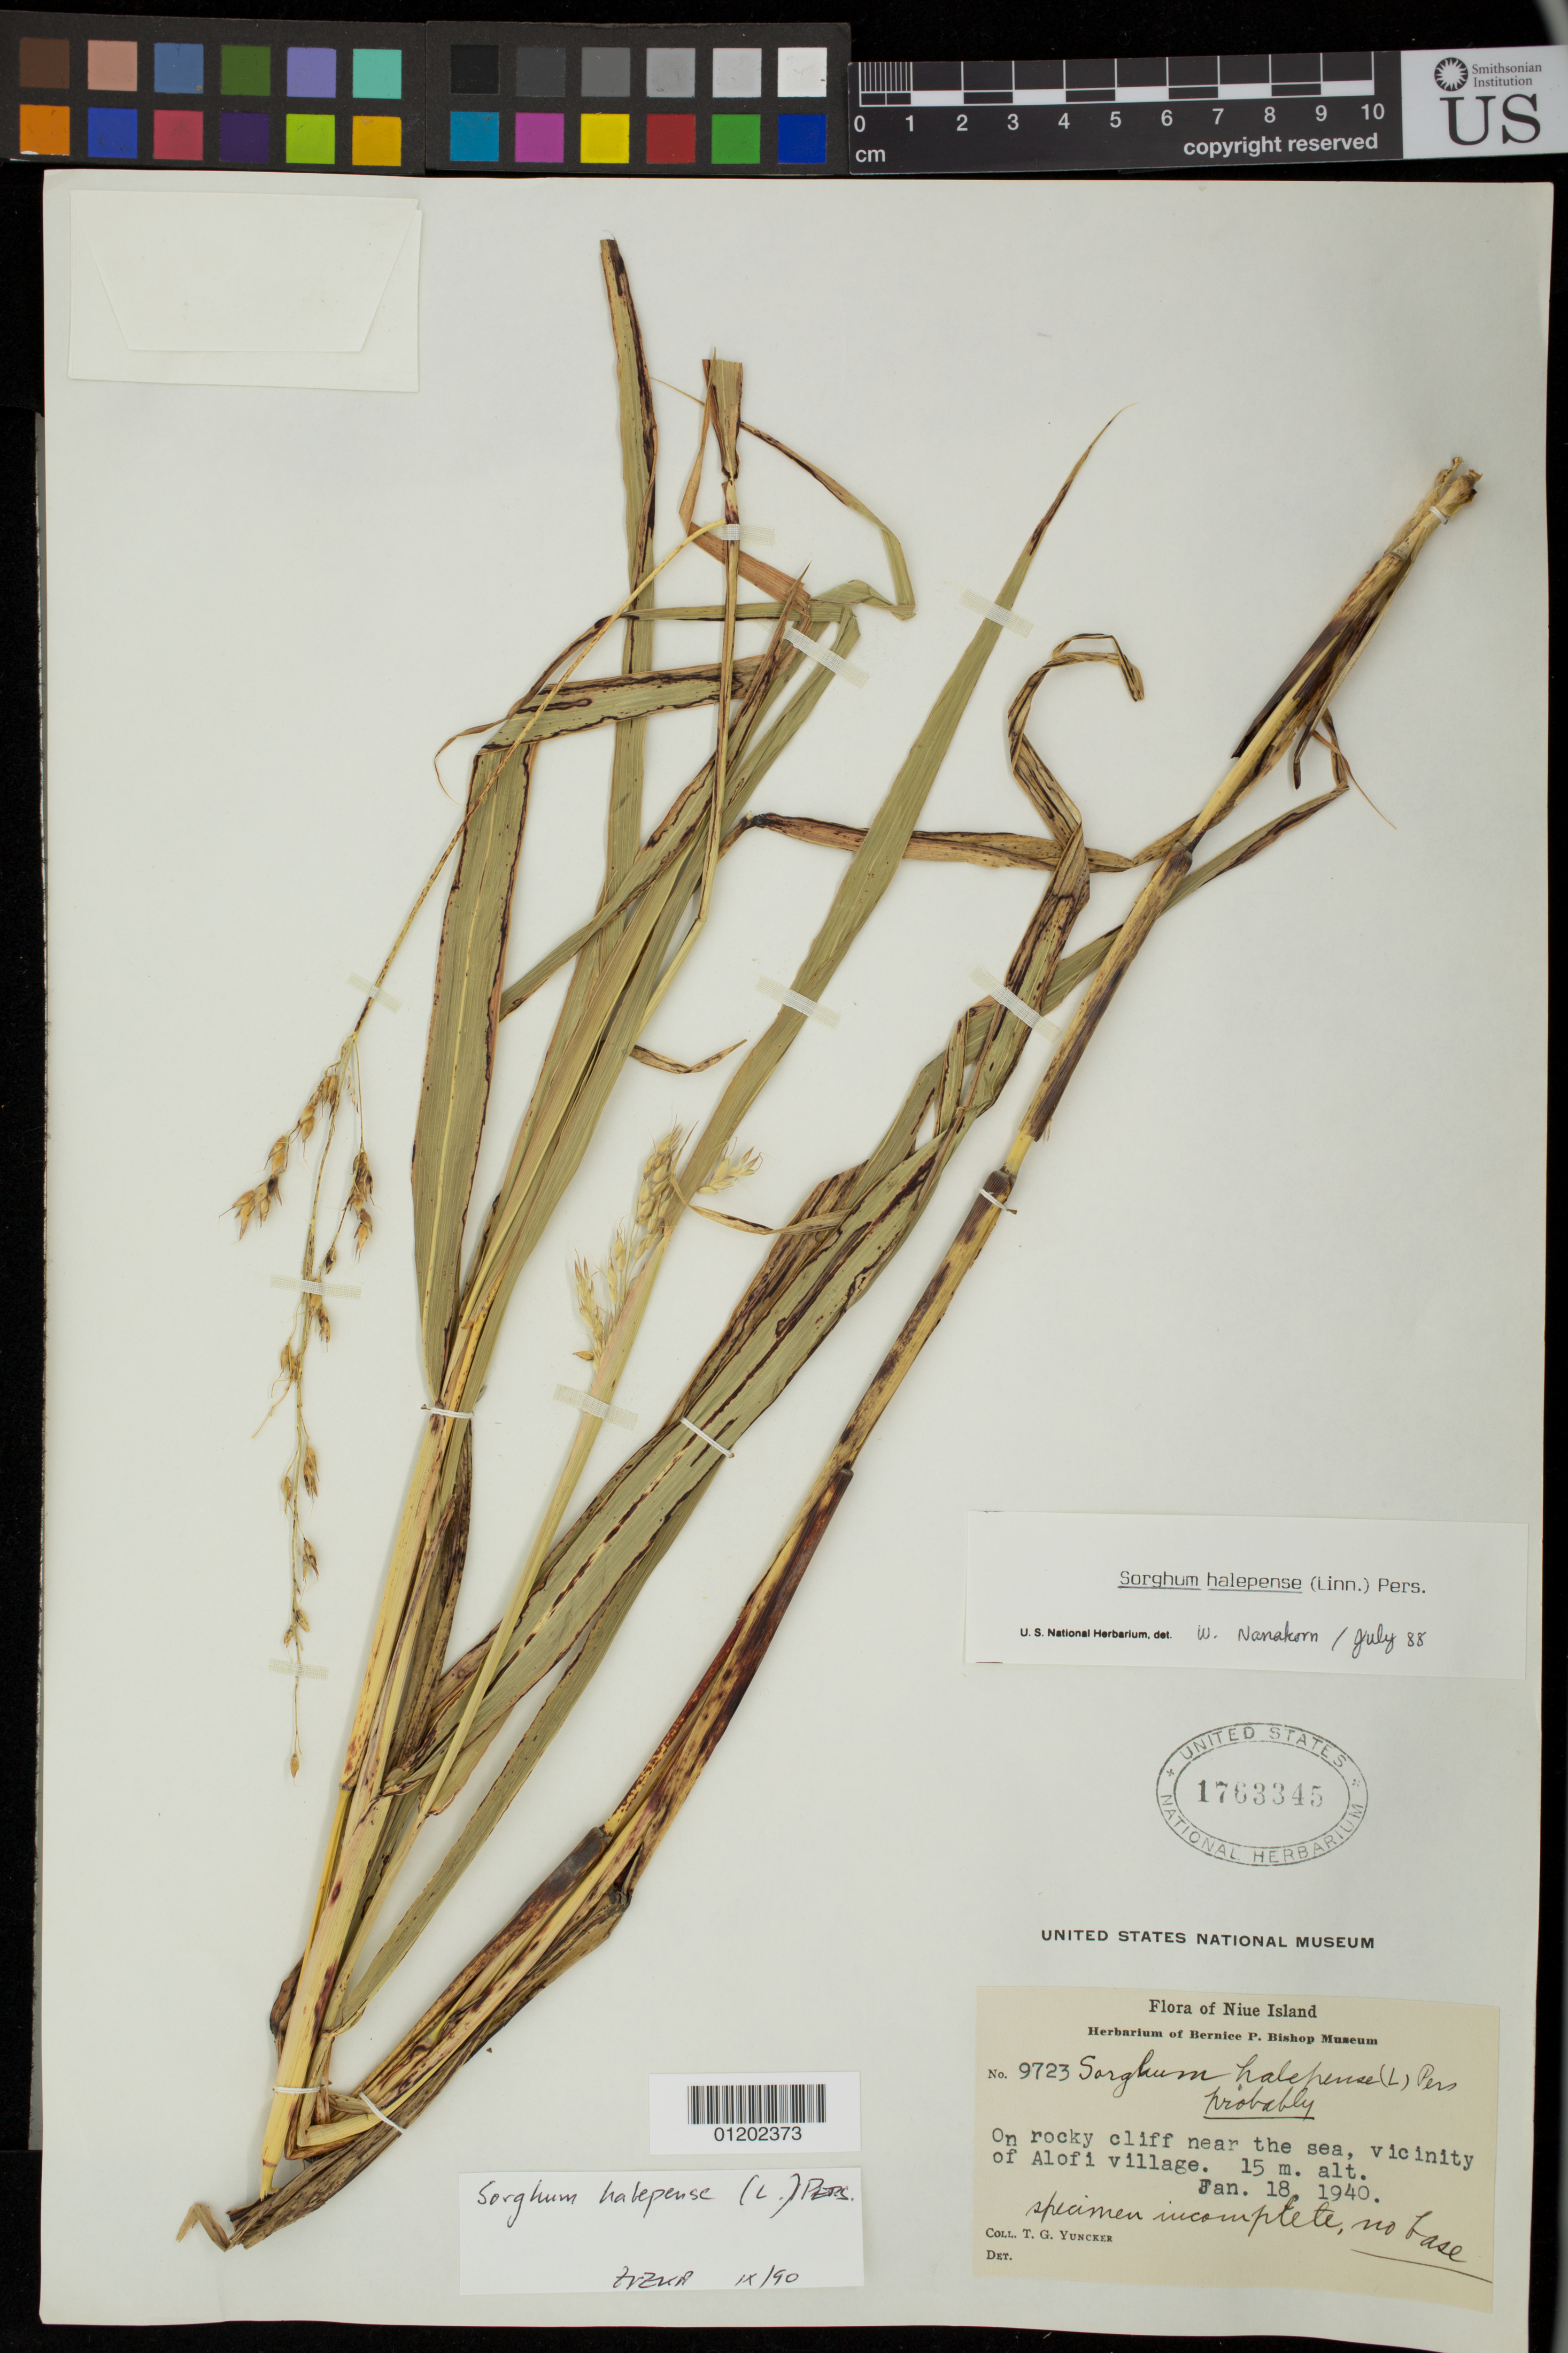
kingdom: Plantae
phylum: Tracheophyta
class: Liliopsida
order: Poales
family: Poaceae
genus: Sorghum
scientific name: Sorghum halepense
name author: (L.) Pers.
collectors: T. G. Yuncker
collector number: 9723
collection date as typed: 18 Jan 1940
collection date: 1940-01-18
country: Niue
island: Niue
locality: On rocky cliff near the sea, vicinity of Alofi Village.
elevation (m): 10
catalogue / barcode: US 1763345